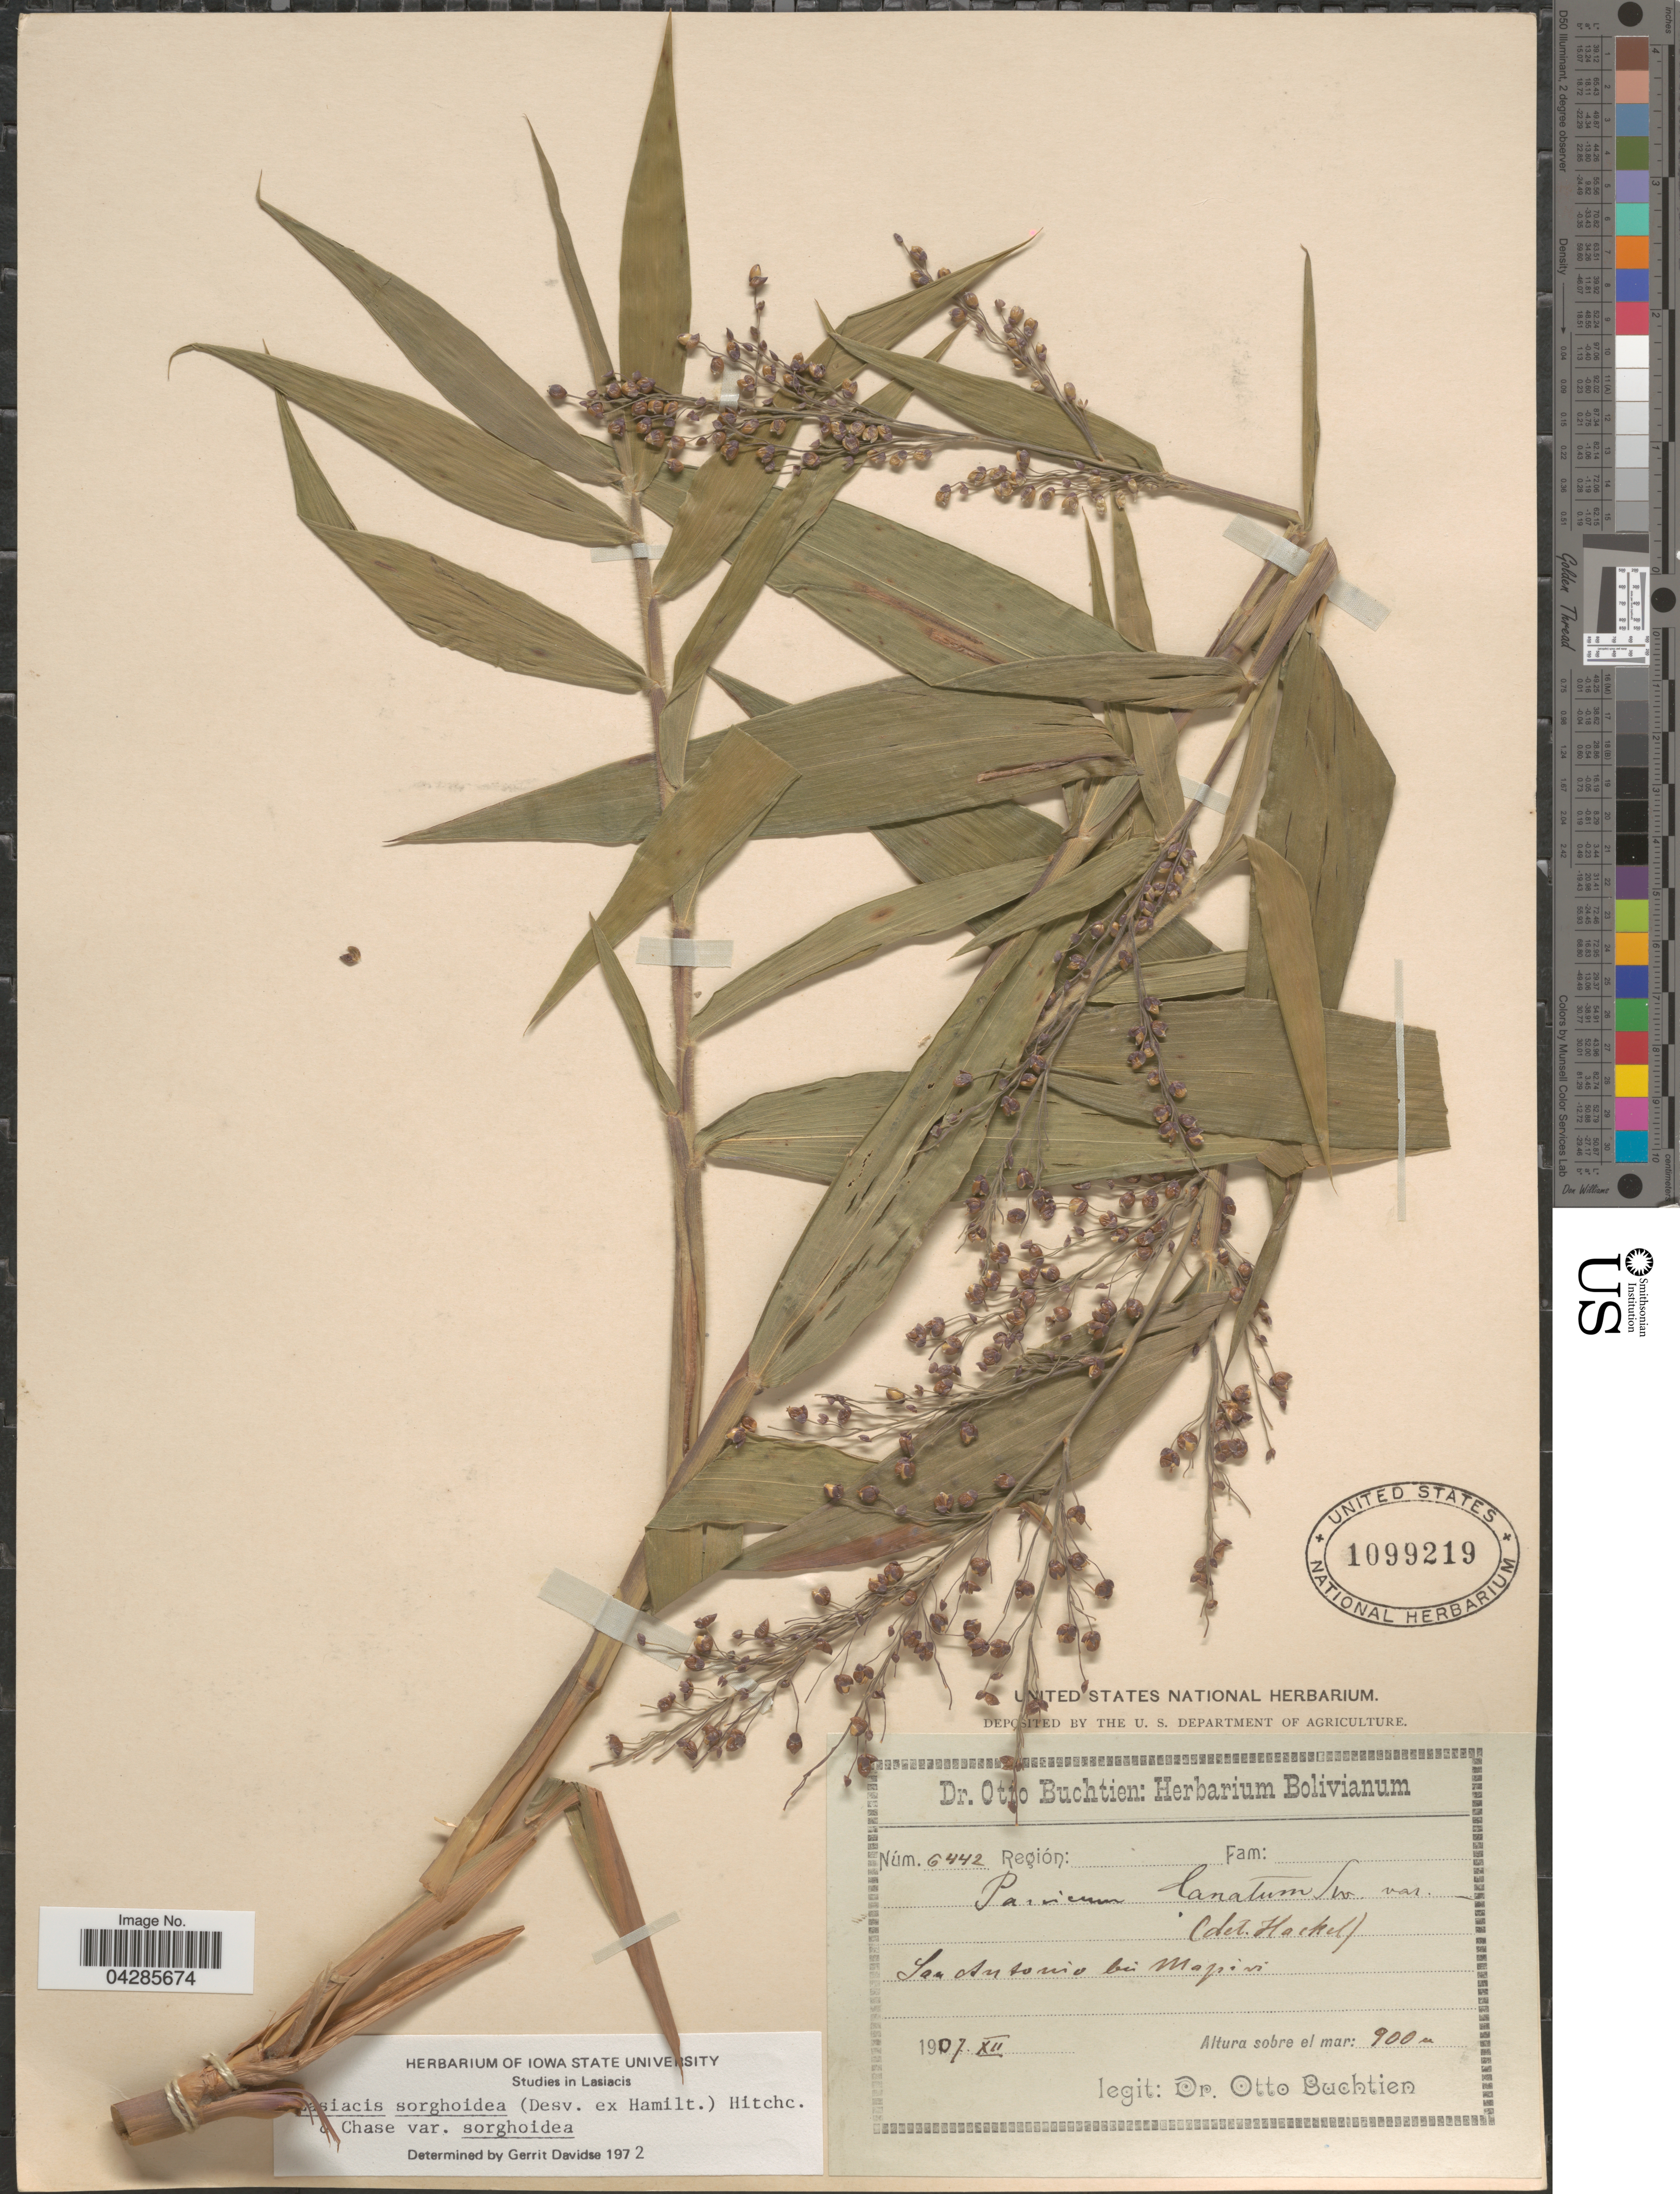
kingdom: Plantae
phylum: Tracheophyta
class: Liliopsida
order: Poales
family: Poaceae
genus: Lasiacis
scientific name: Lasiacis sorghoidea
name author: (Desv. ex Ham.) Hitchc. & Chase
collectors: O. Buchtien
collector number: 6442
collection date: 1907-12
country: Bolivia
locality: San Antonio bei Mapiri.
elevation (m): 900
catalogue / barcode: US 1099219